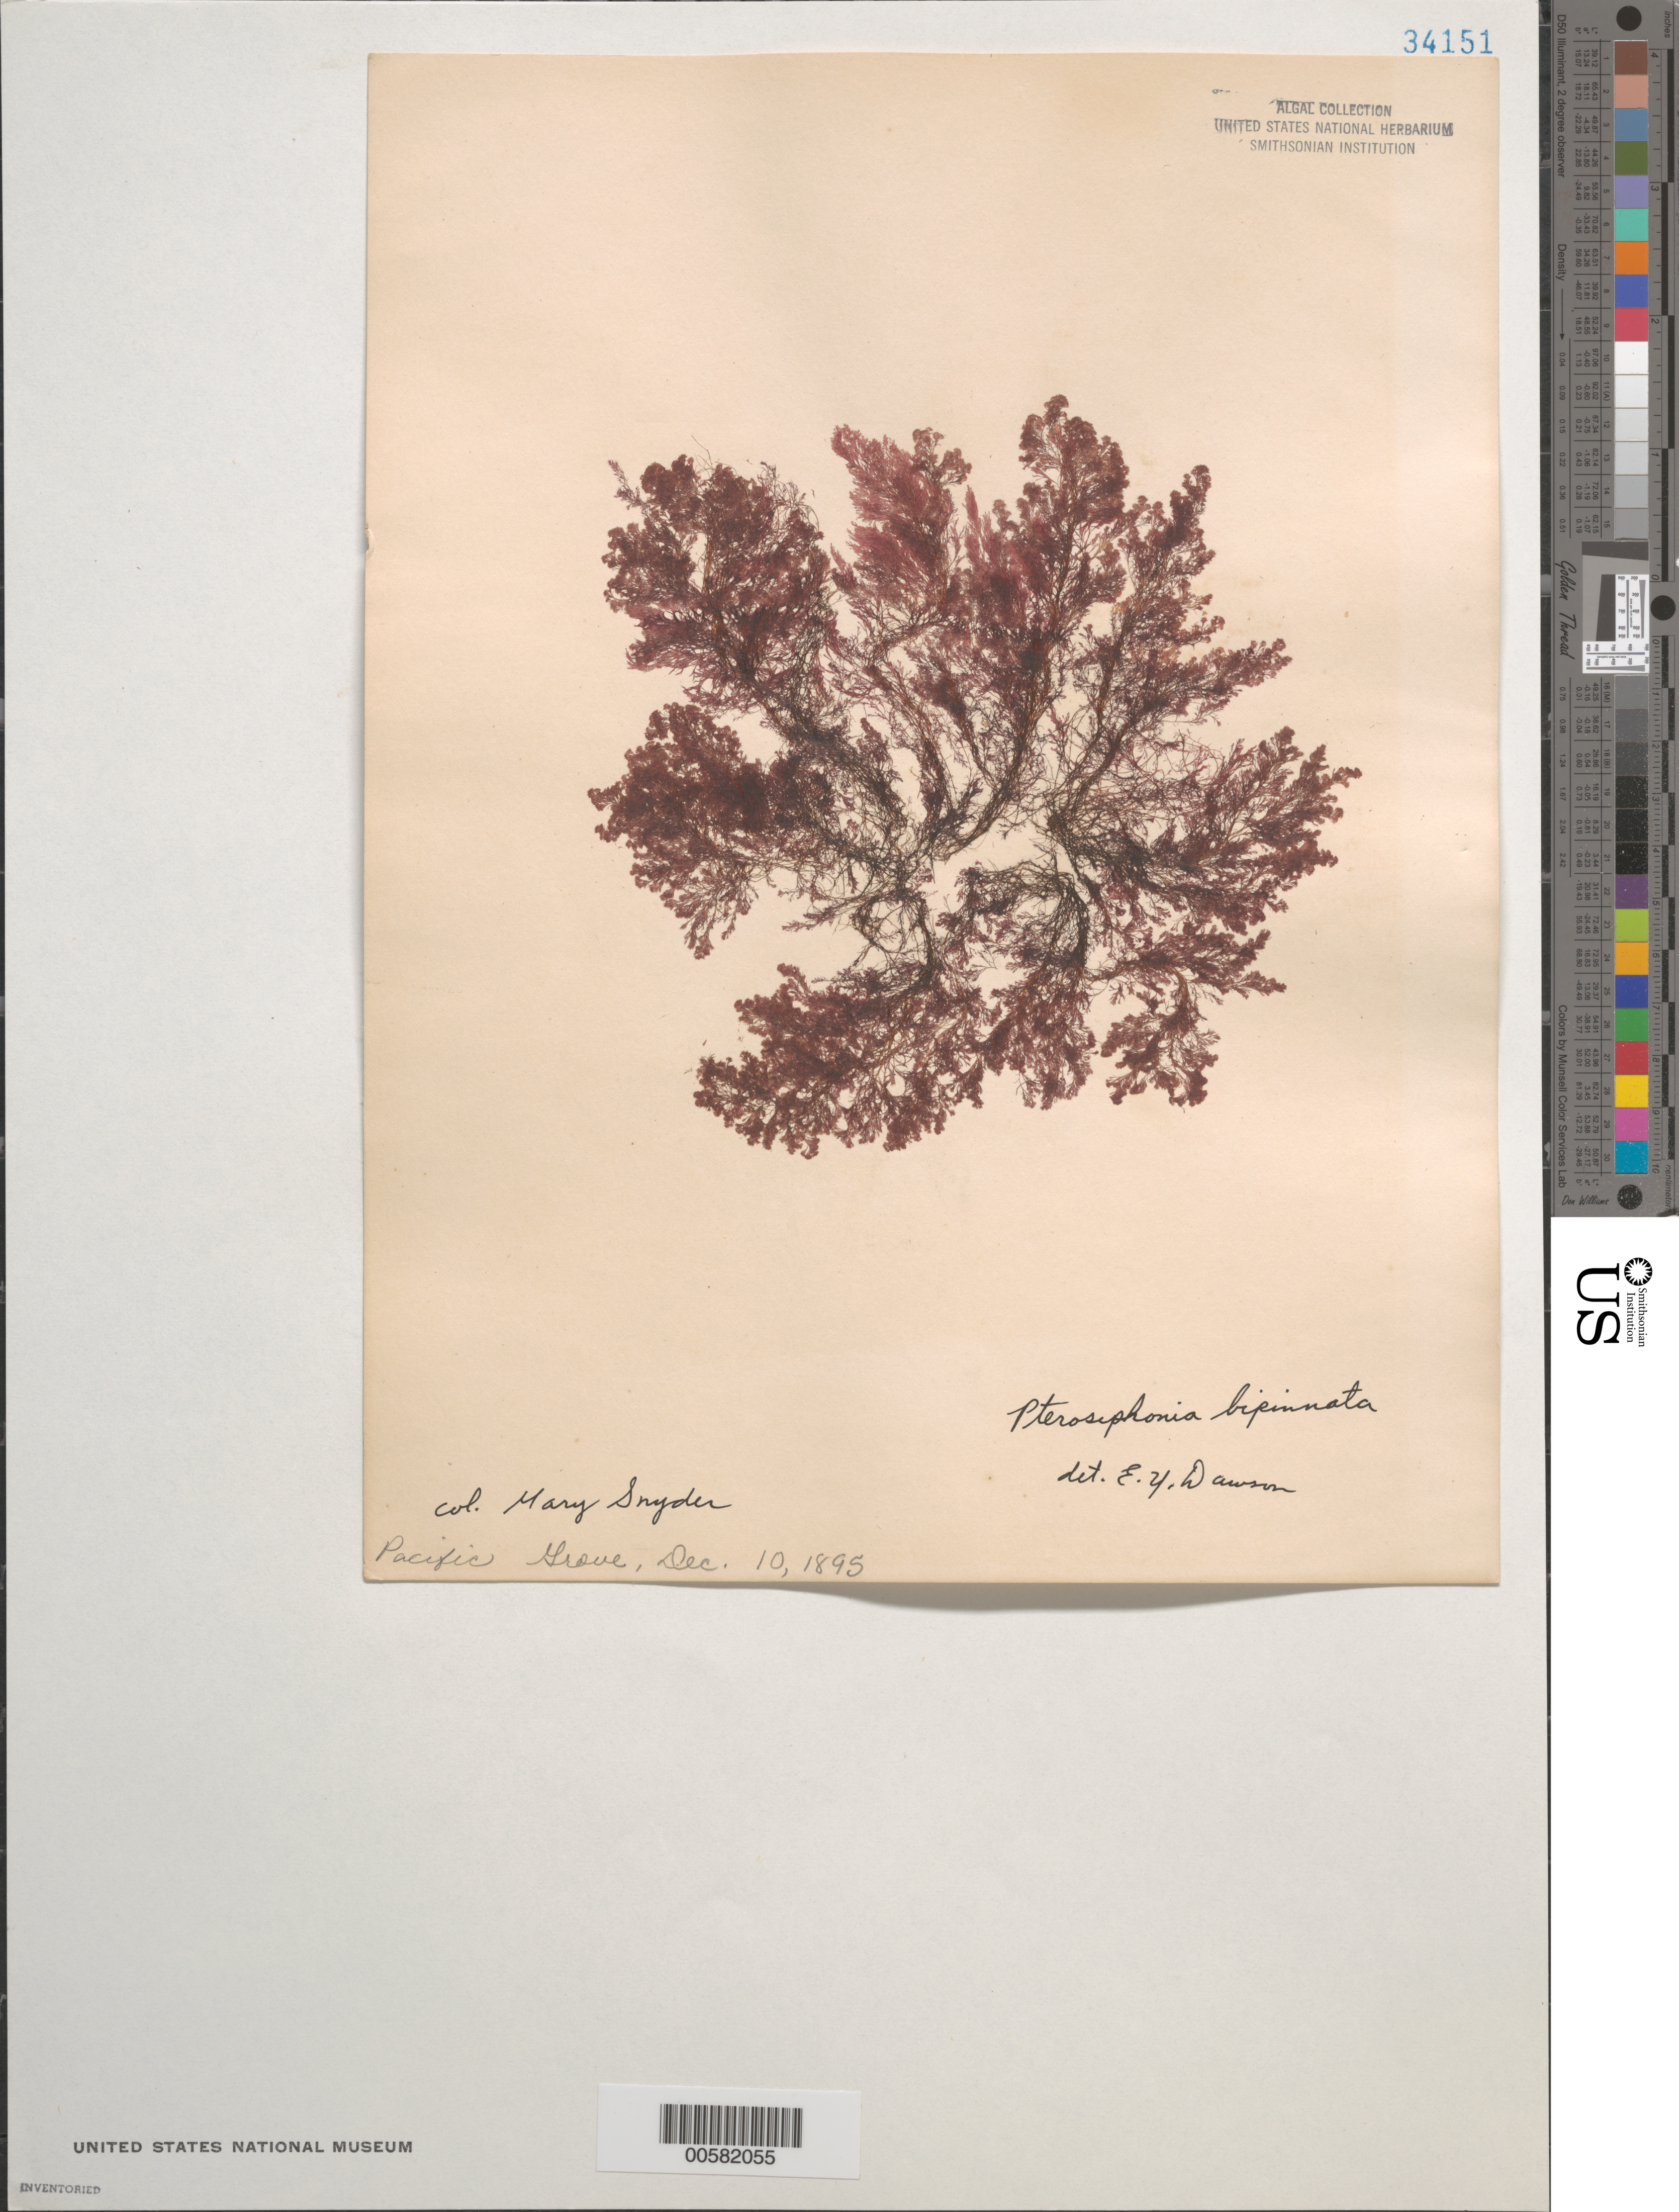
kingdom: Plantae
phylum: Rhodophyta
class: Florideophyceae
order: Ceramiales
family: Rhodomelaceae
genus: Savoiea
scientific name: Savoiea bipinnata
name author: (Postels & Rupr.) M.J. Wynne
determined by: Algae name updating Project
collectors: M. Snyder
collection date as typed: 10 Dec 1895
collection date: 1895-12-10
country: United States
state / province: California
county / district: Monterey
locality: Pacific Grove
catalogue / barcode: US 34151